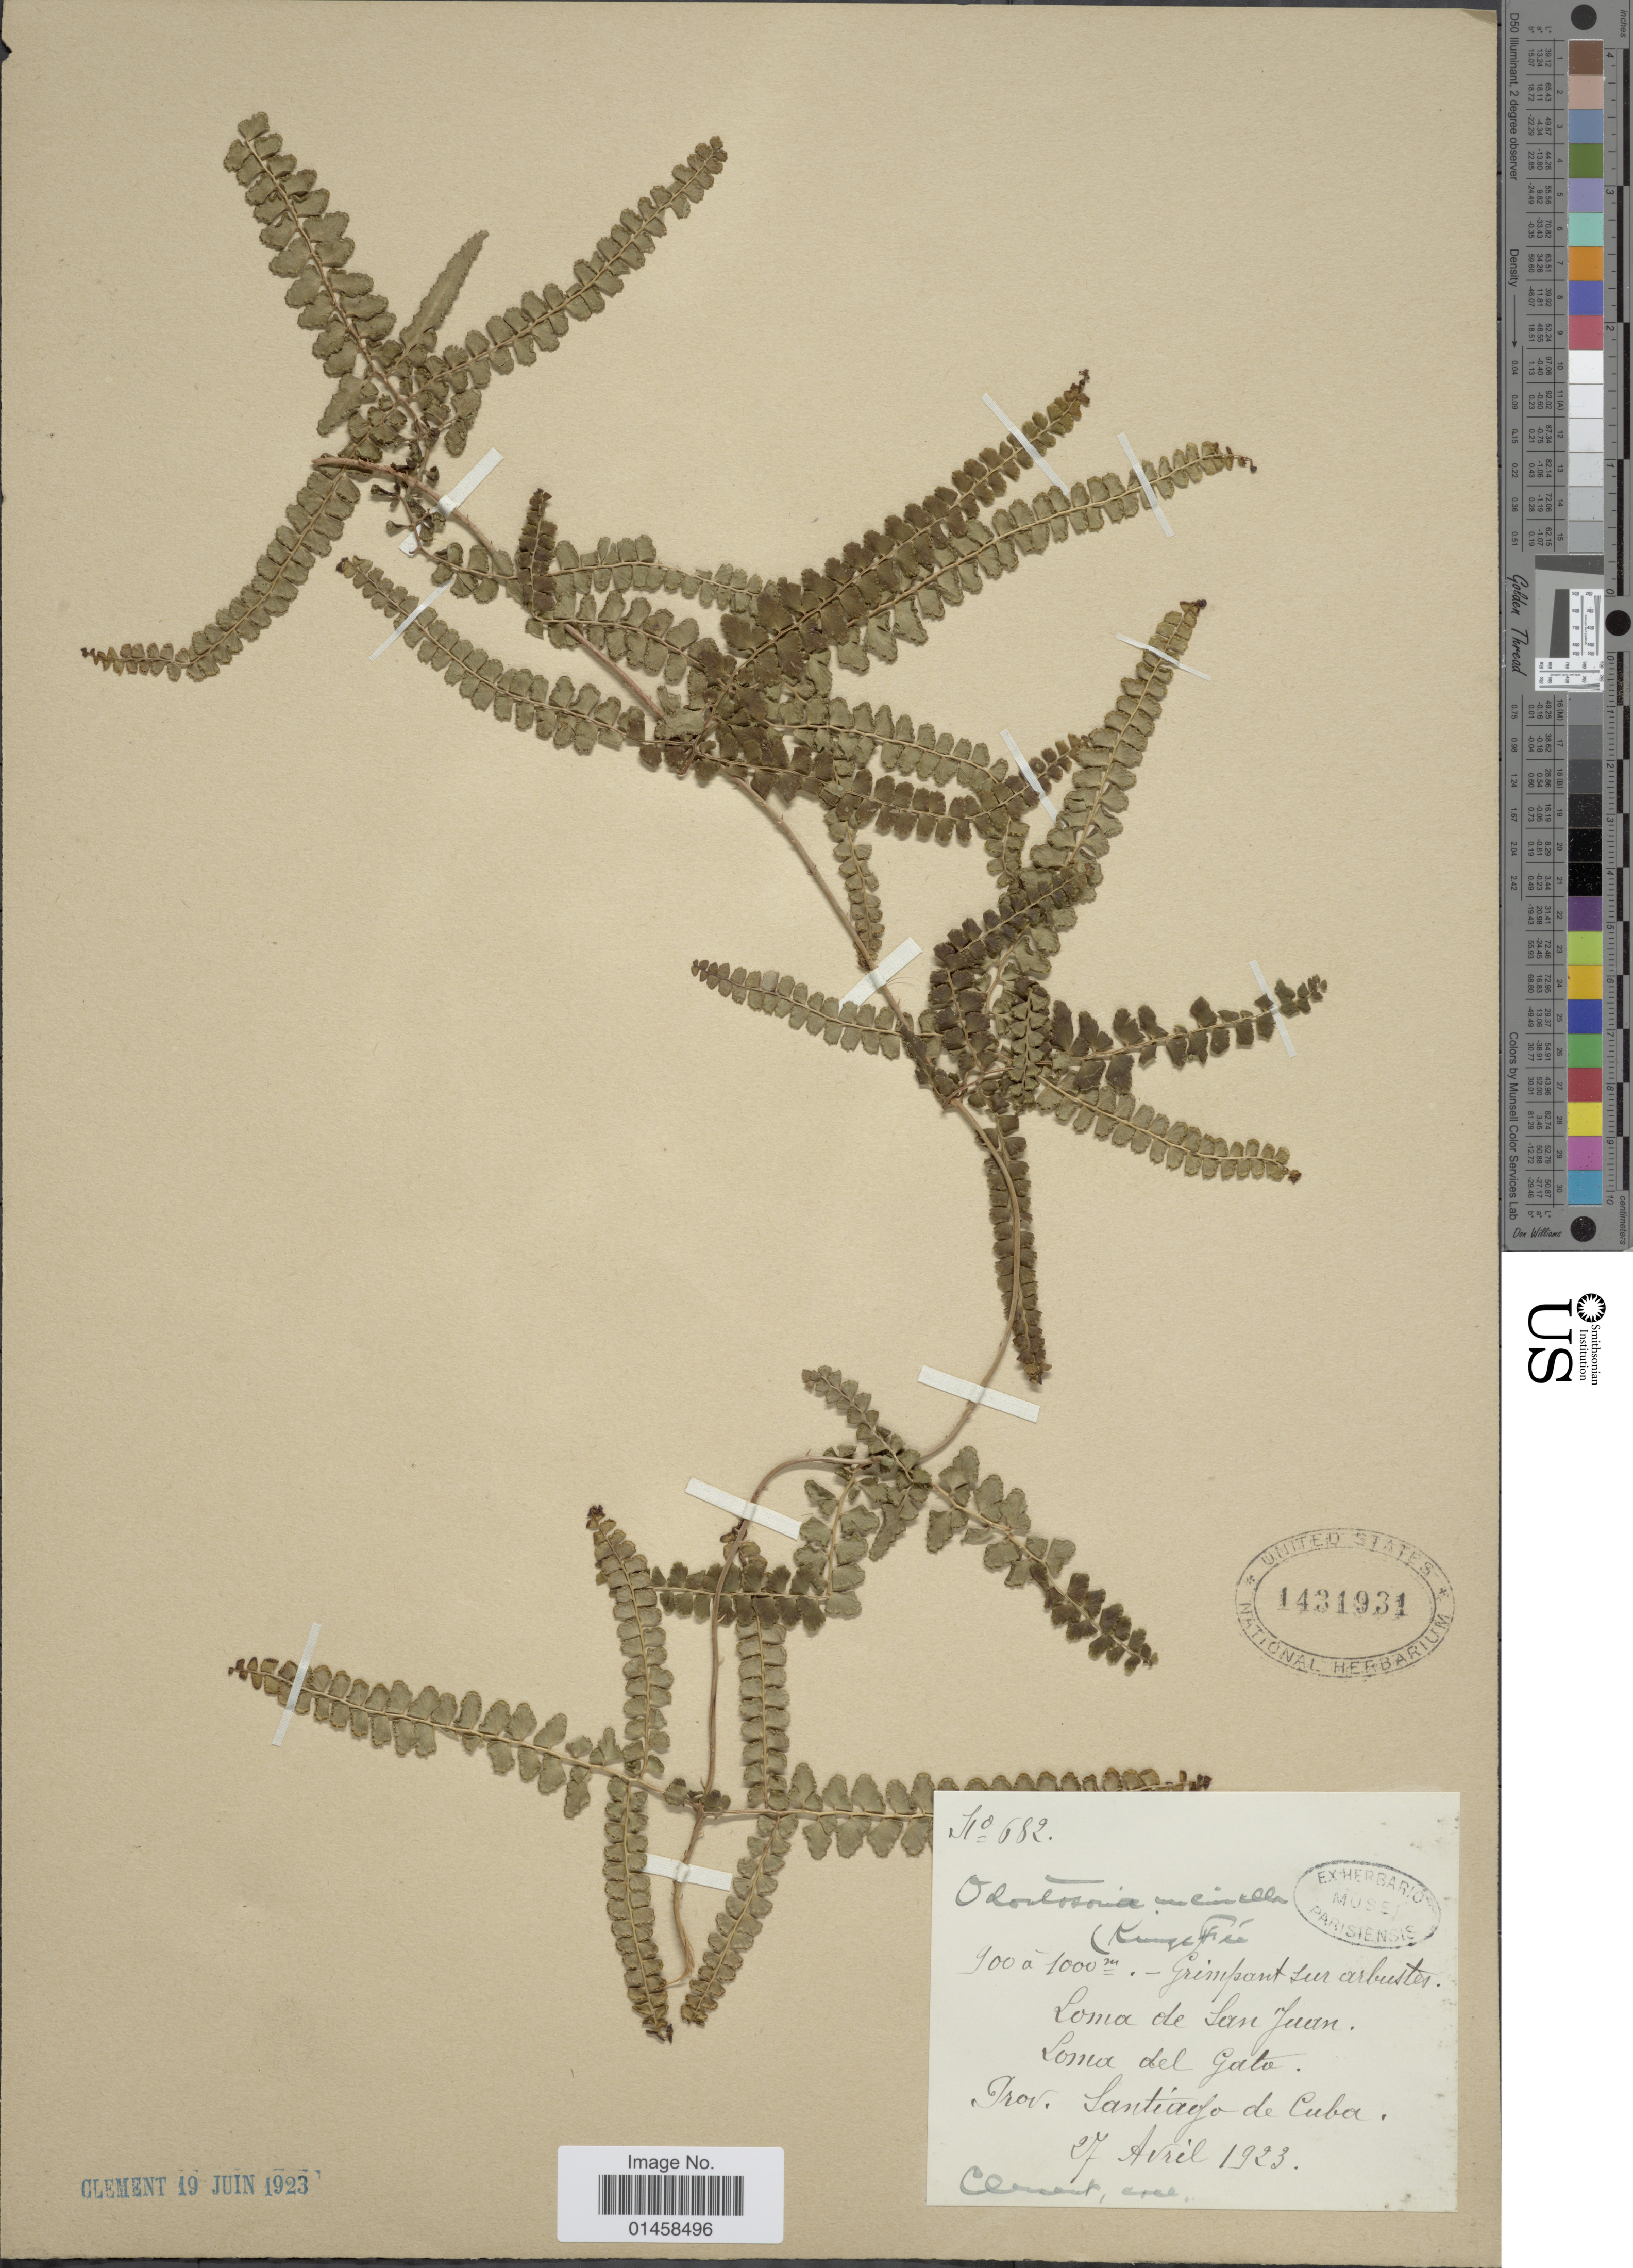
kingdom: Plantae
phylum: Tracheophyta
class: Polypodiopsida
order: Polypodiales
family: Lindsaeaceae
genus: Odontosoria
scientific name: Odontosoria scandens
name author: (Desv.) C. Chr.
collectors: -. Clement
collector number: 682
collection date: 1923-04-27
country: Cuba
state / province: Santiago de Cuba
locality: Grimpant lur arbuestes. Loma de San Juan, Loma del Gato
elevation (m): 900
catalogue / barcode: US 1431931